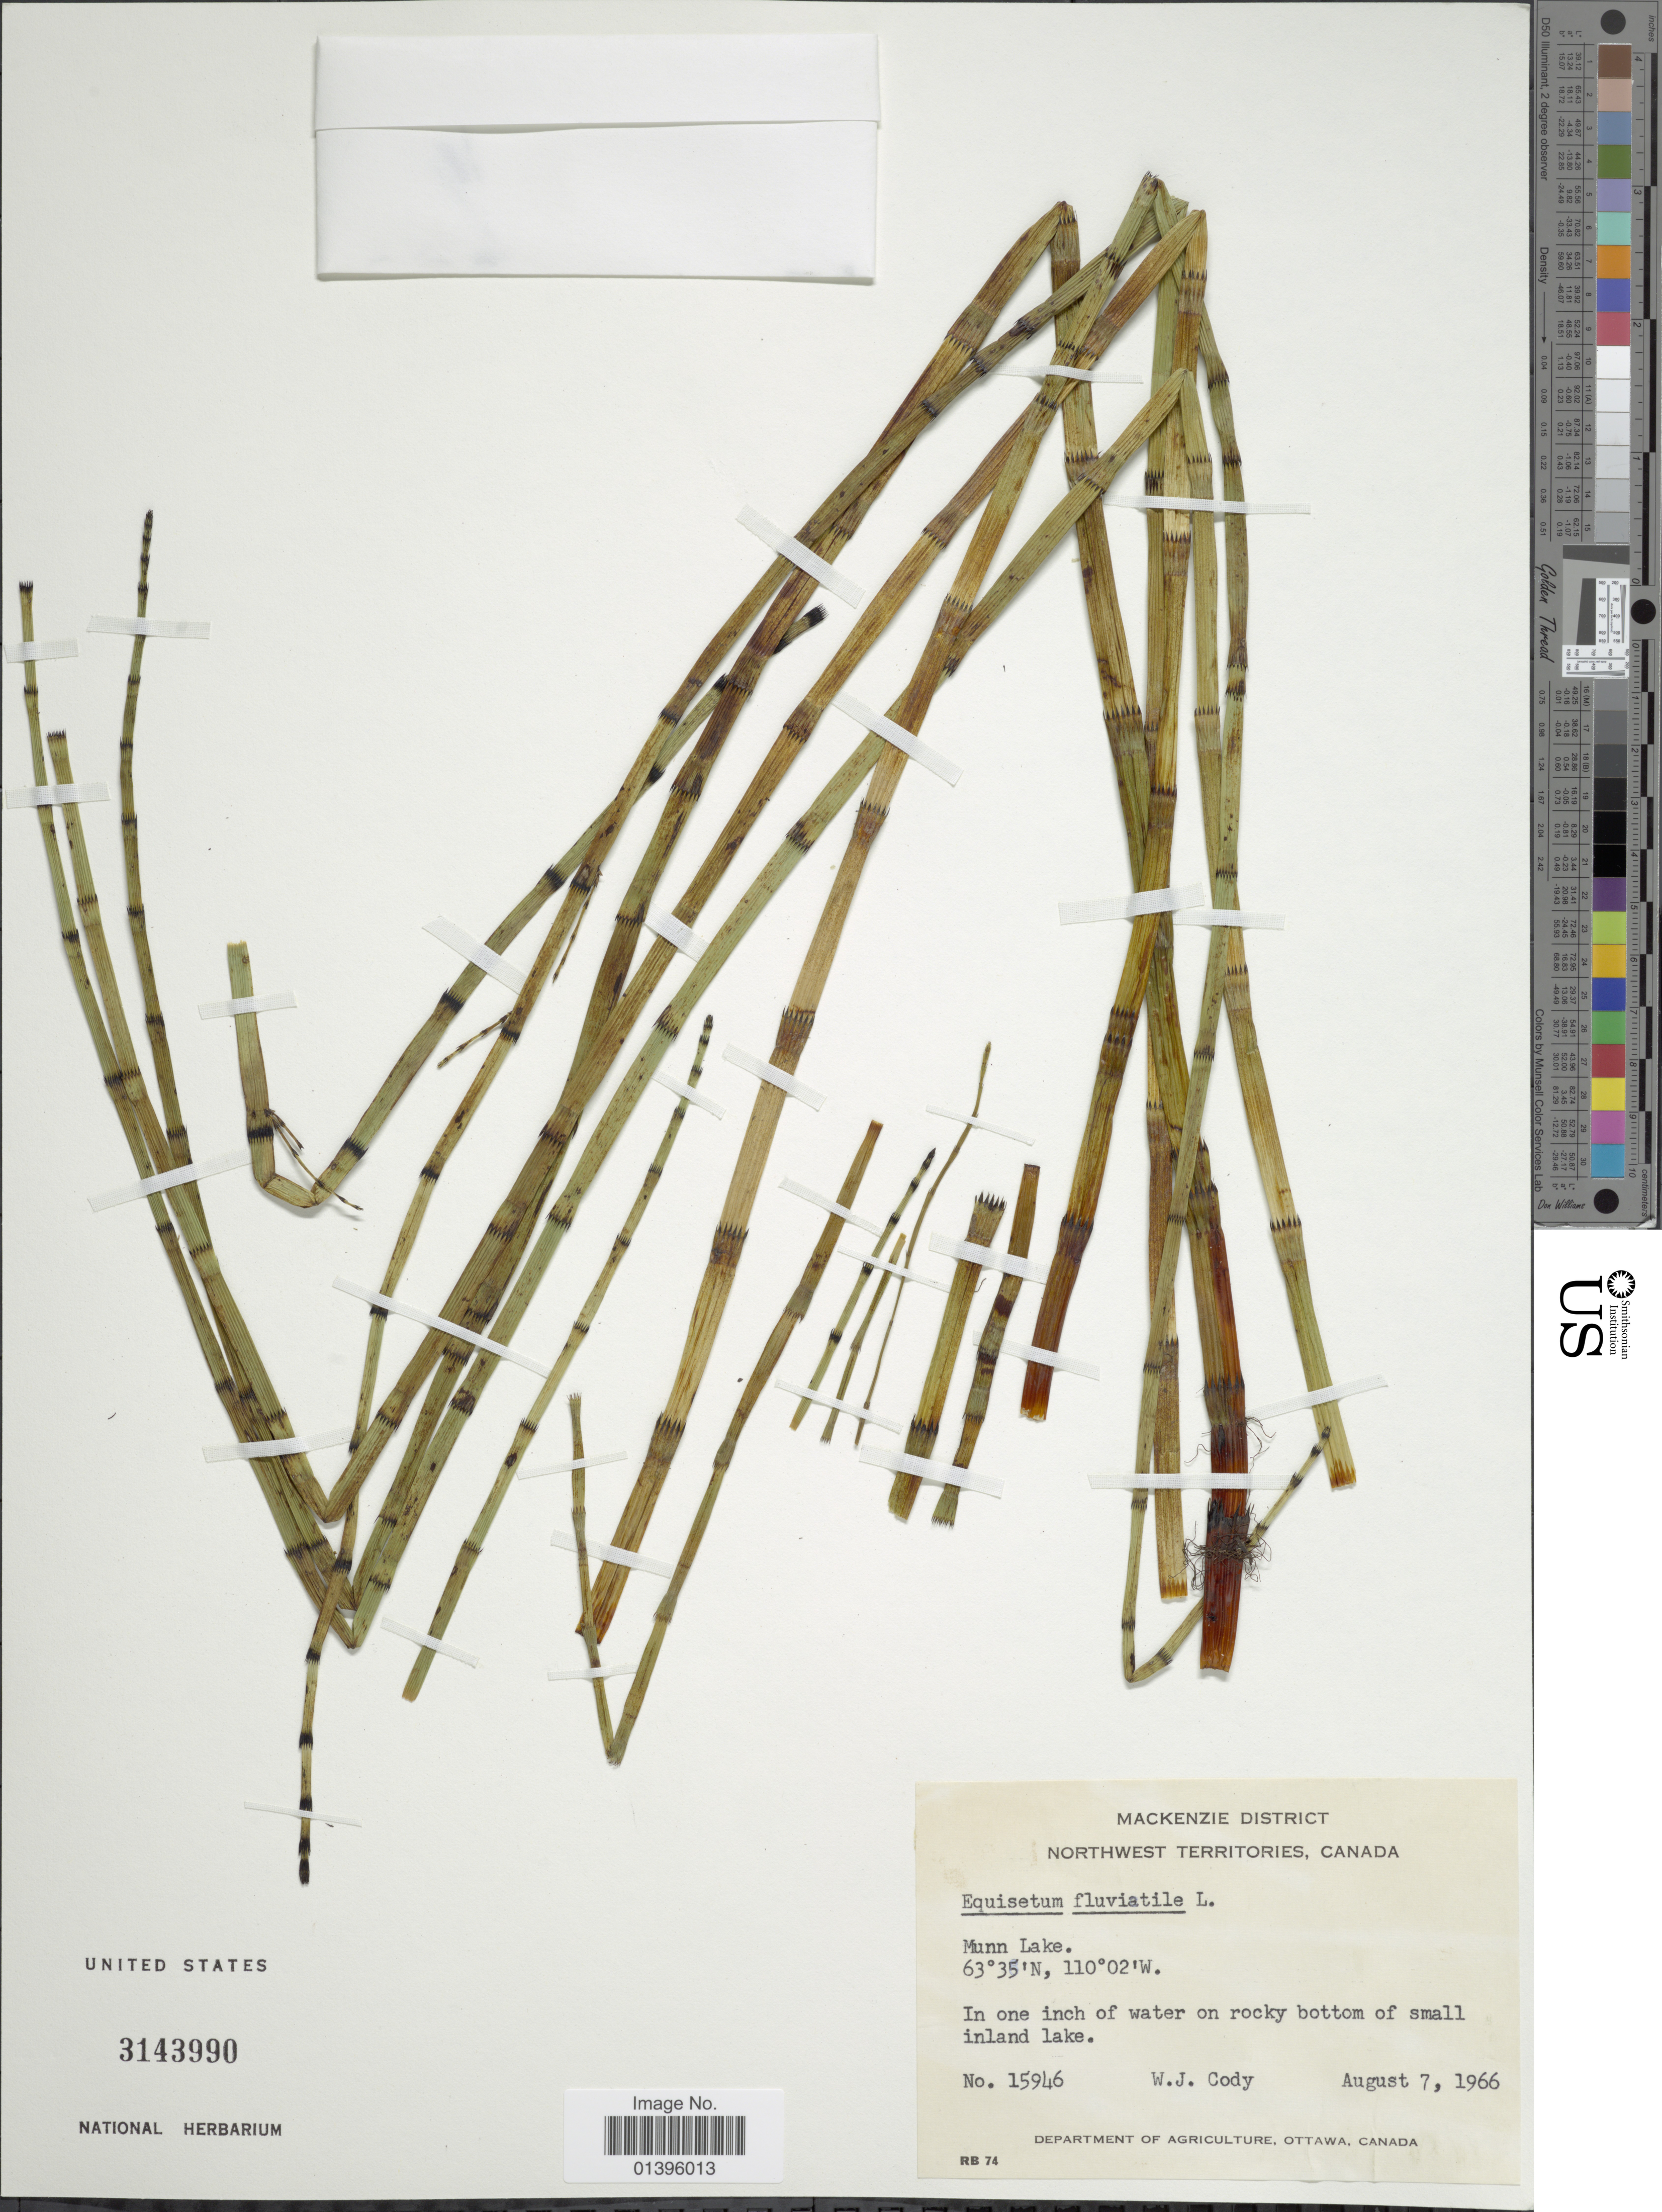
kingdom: Plantae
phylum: Tracheophyta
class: Polypodiopsida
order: Equisetales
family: Equisetaceae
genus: Equisetum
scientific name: Equisetum fluviatile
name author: L.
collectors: W. Cody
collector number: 15946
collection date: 1966-08-07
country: Canada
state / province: Northwest Territories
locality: Mackenzie District. Munn Lake.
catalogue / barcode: US 3143990